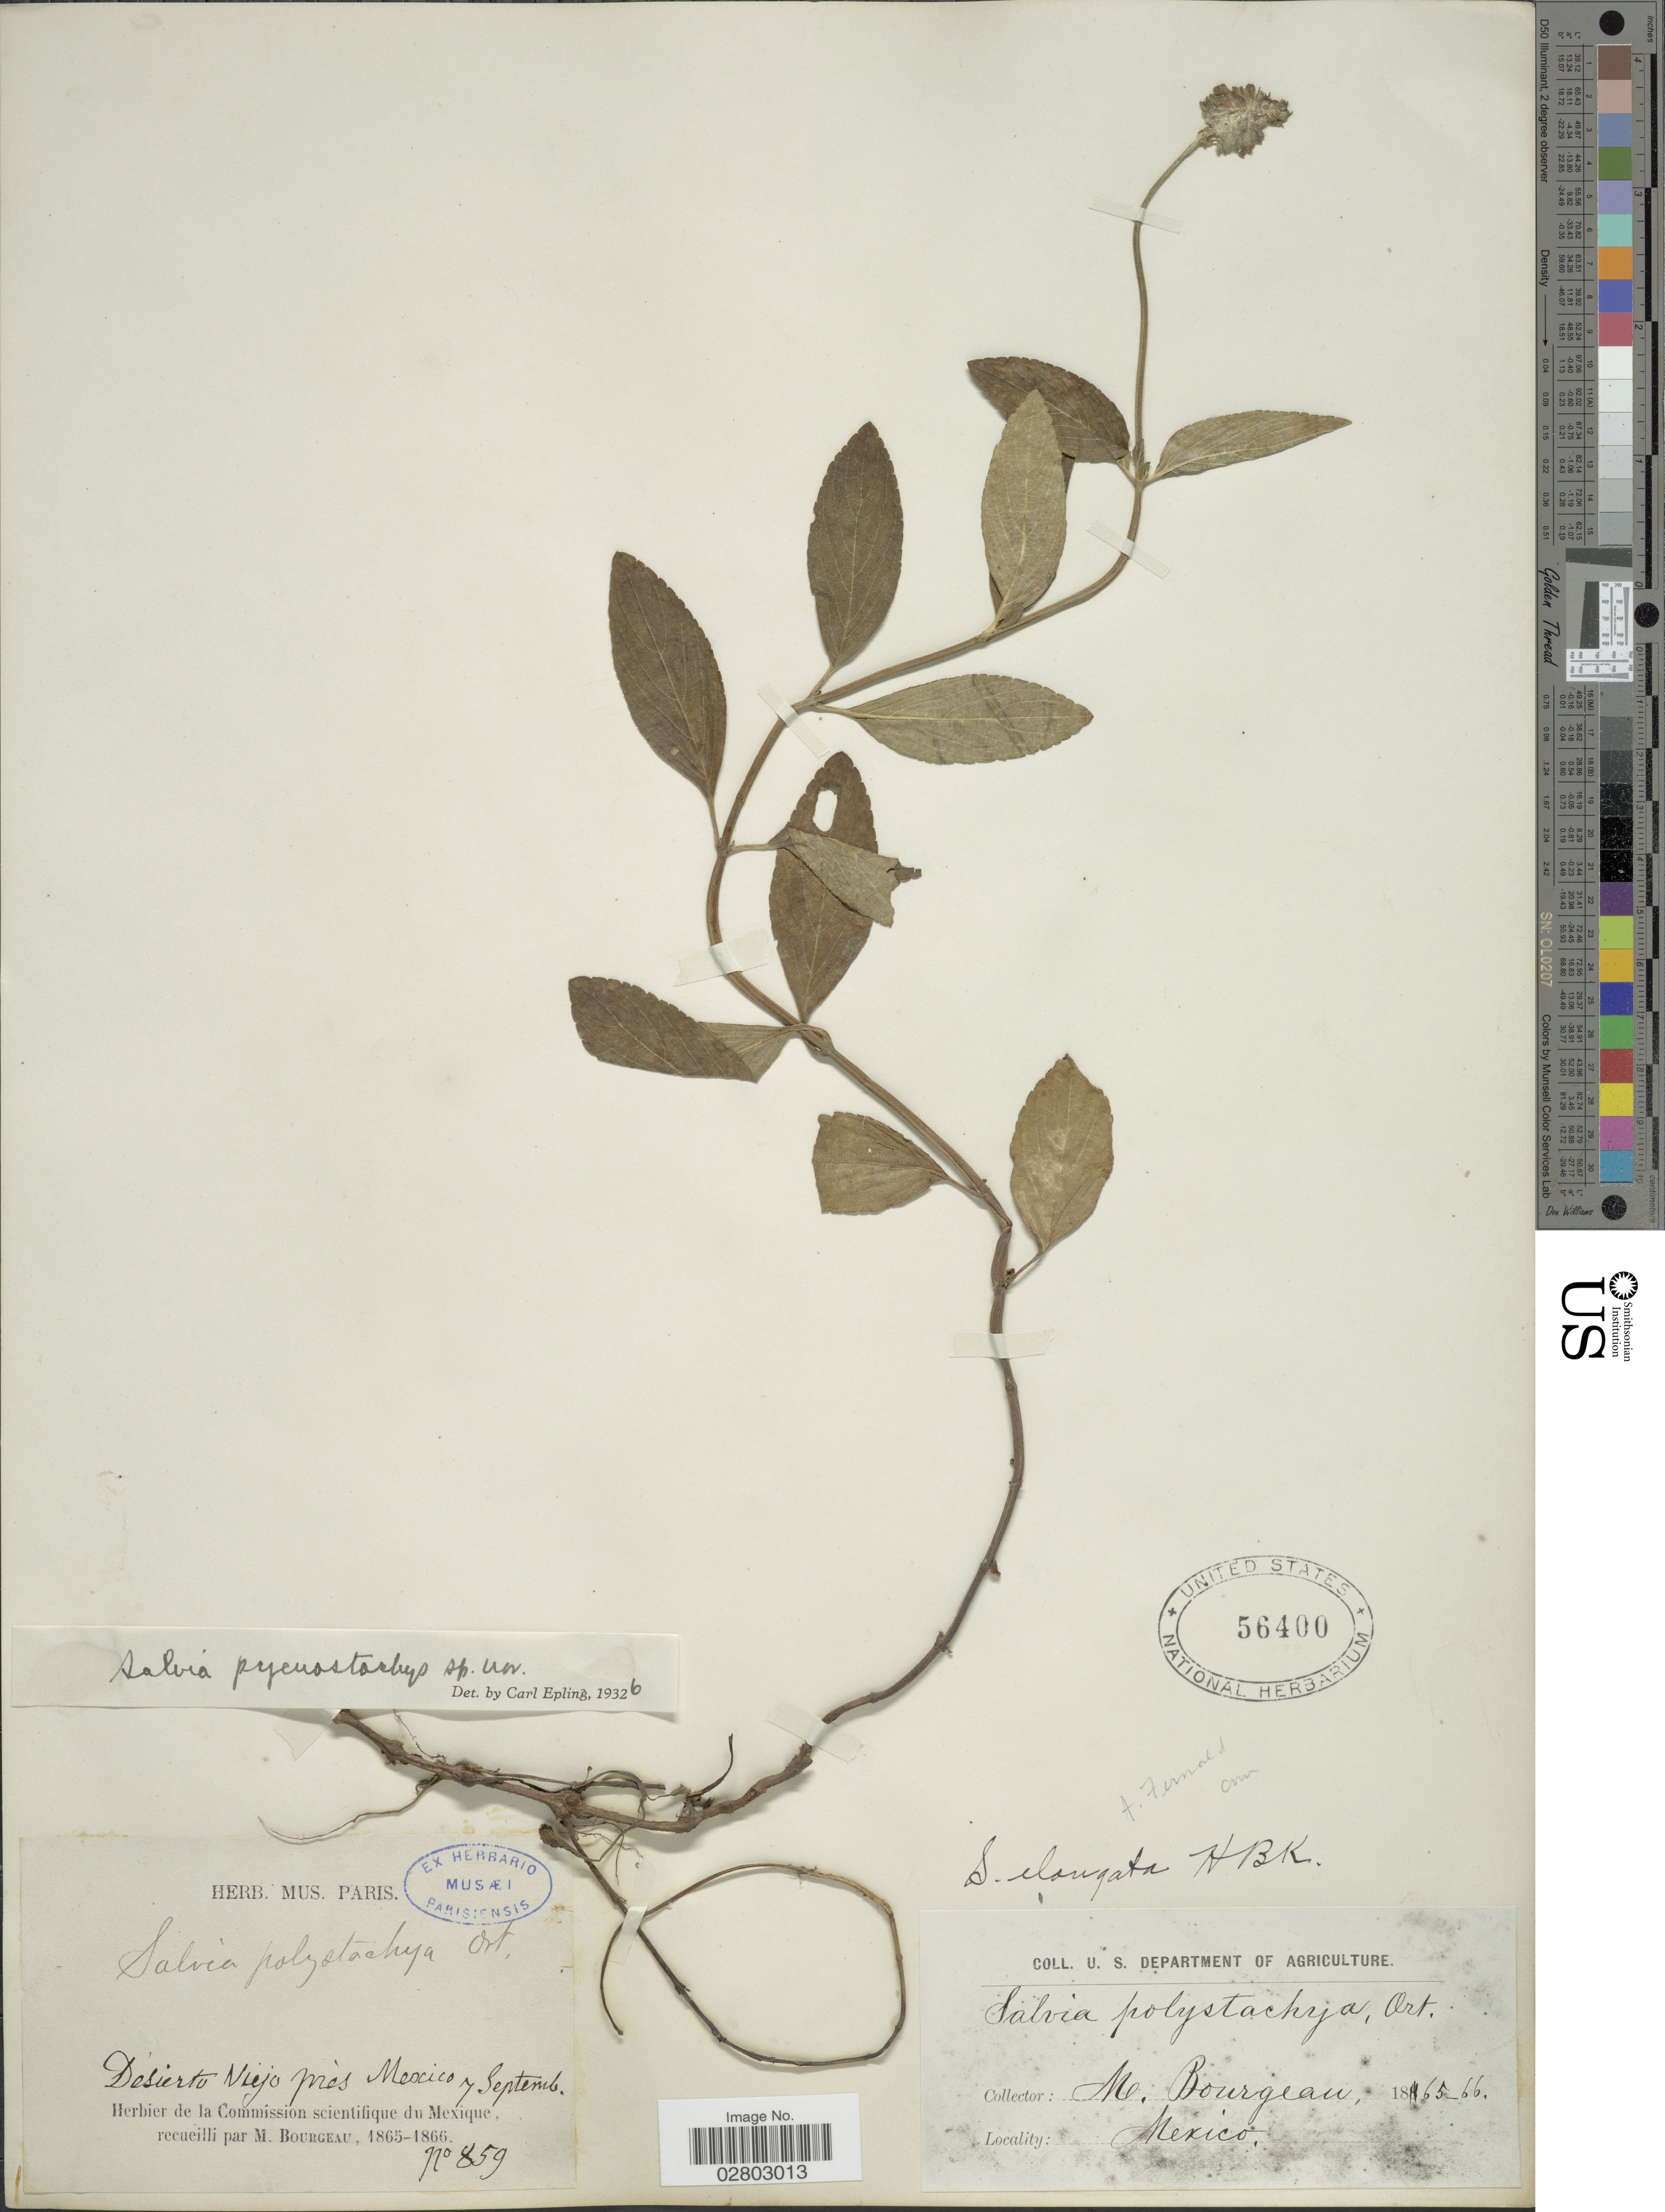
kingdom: Plantae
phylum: Tracheophyta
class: Magnoliopsida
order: Lamiales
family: Lamiaceae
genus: Salvia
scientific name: Salvia stachyoides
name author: Kunth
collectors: M. Bourgeau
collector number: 859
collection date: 1865-09-07/1866-09-07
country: Mexico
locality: Desierto Viejo prés Mexico.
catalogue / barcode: US 56400